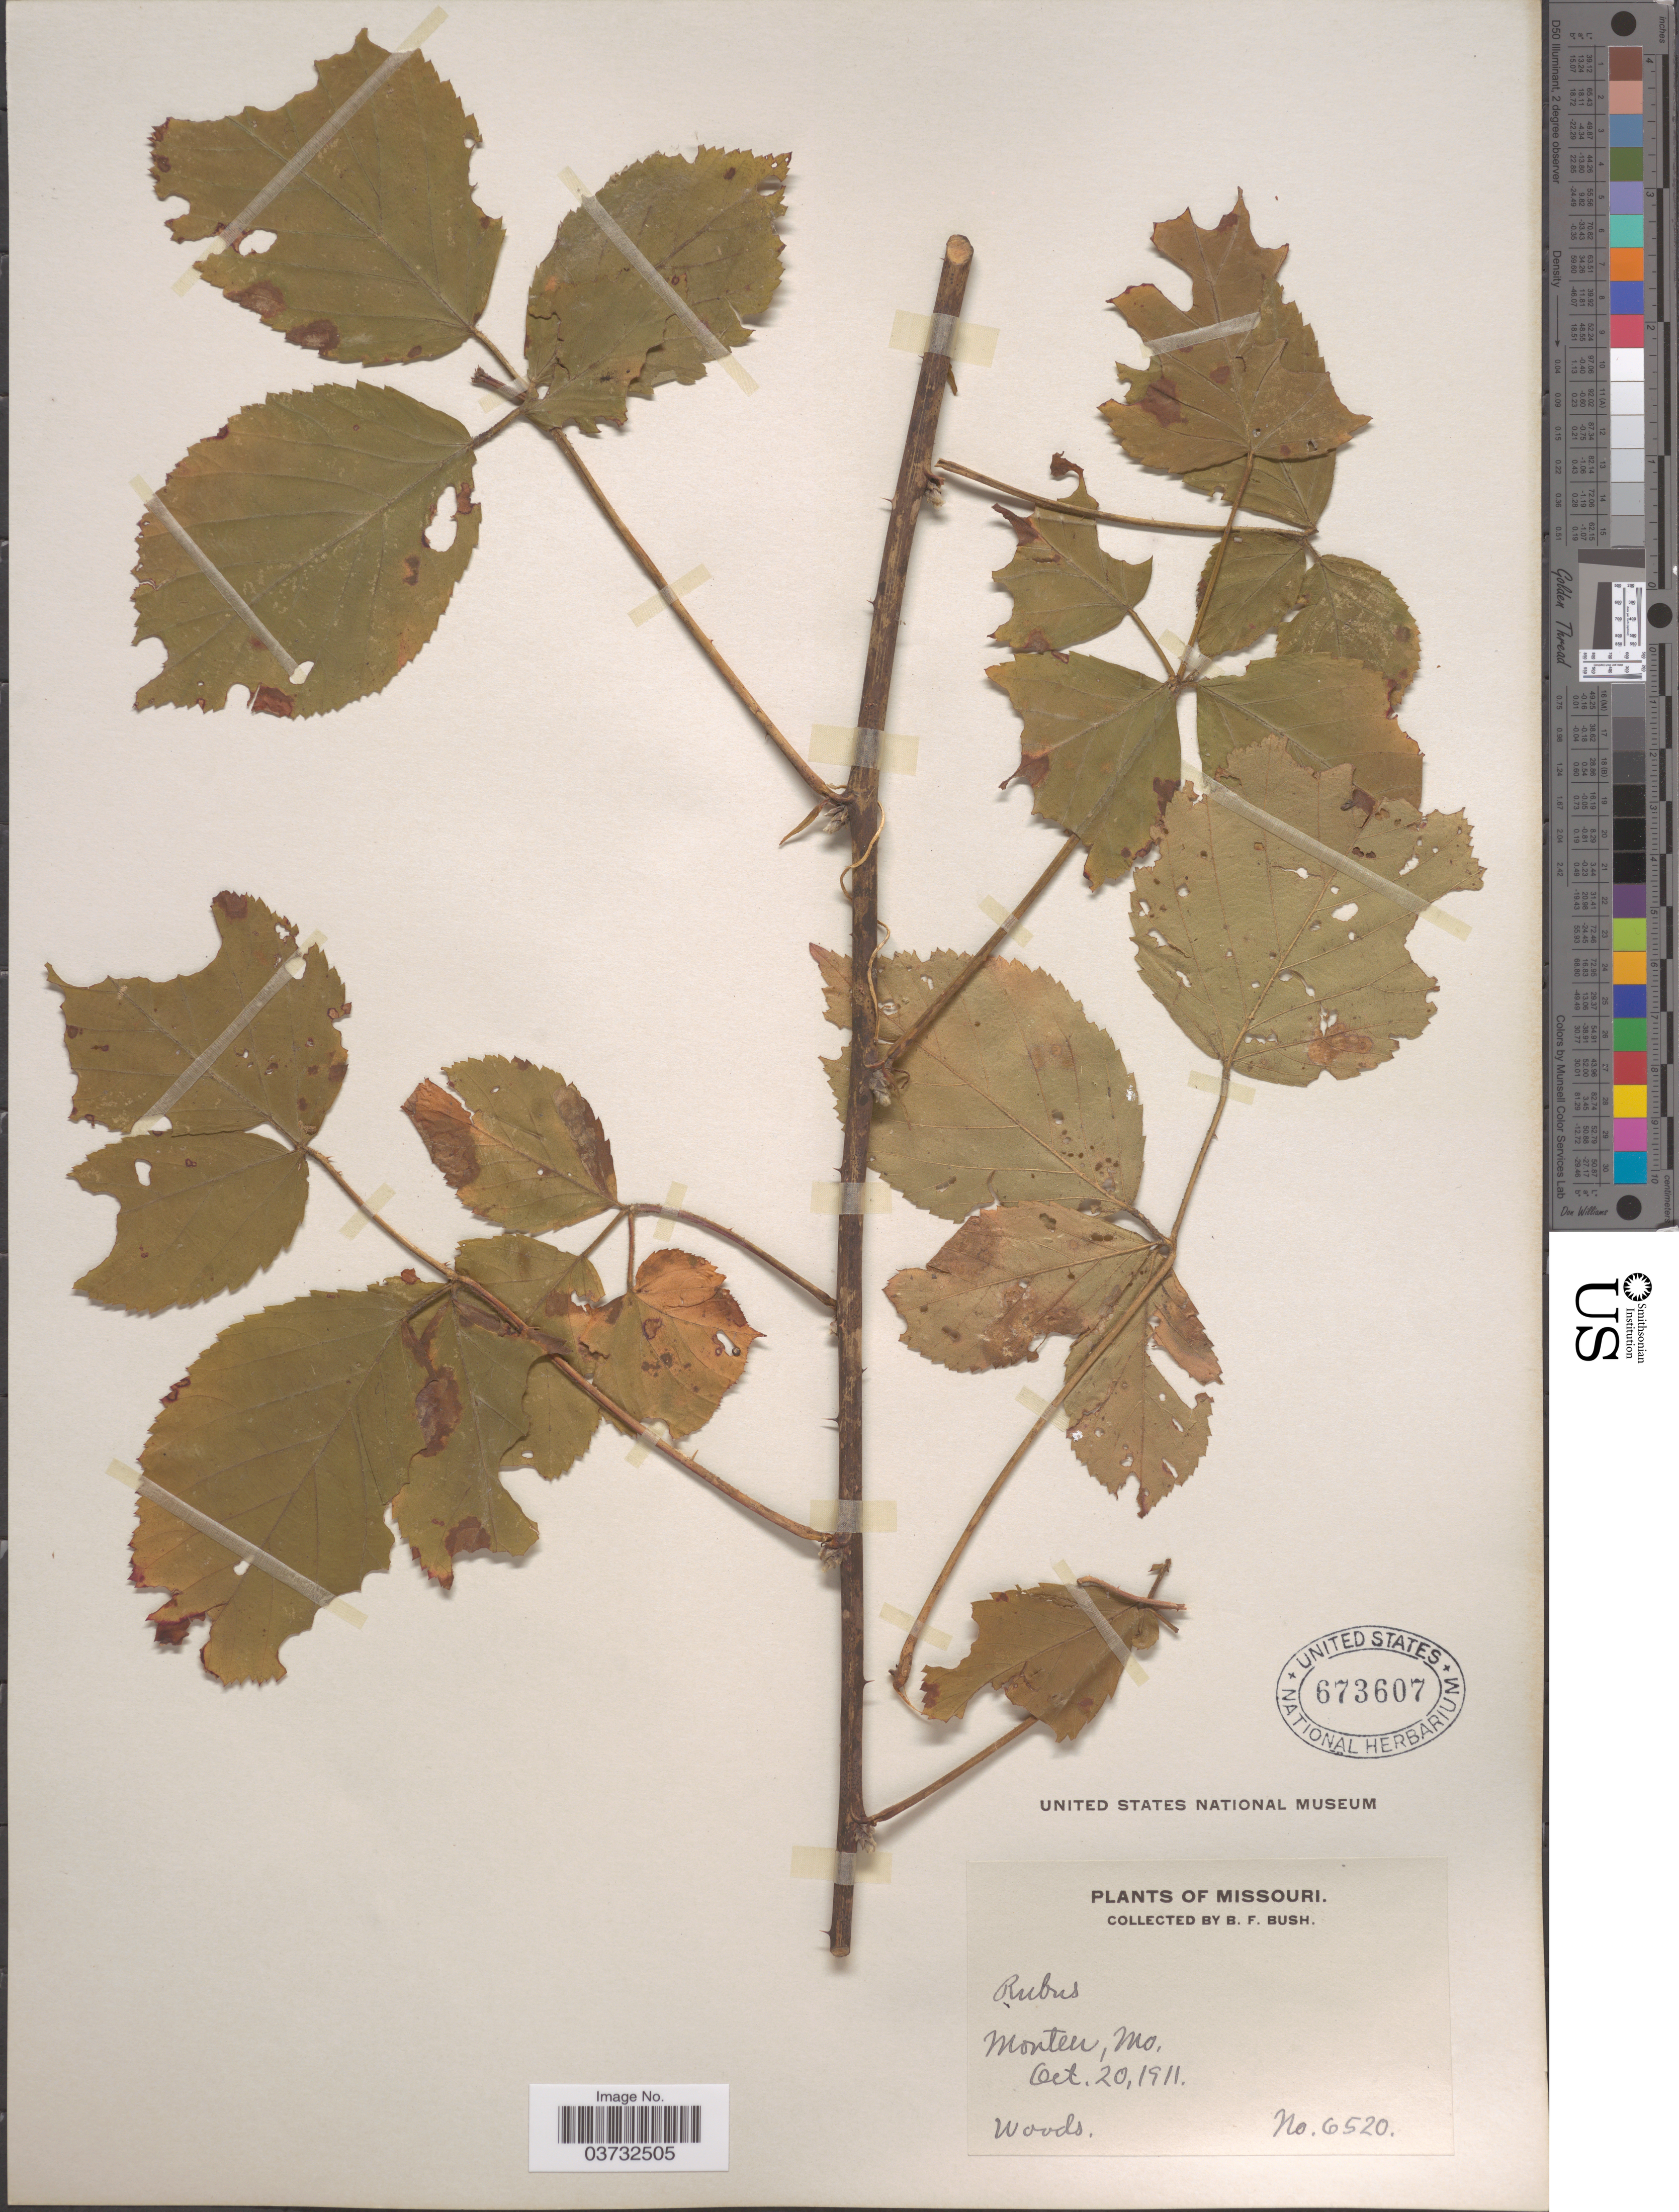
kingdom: Plantae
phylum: Tracheophyta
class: Magnoliopsida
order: Rosales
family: Rosaceae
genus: Rubus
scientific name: Rubus sp.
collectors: B. F. Bush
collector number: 6520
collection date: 1911-10-20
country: United States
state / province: Missouri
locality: Monteer.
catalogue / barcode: US 673607